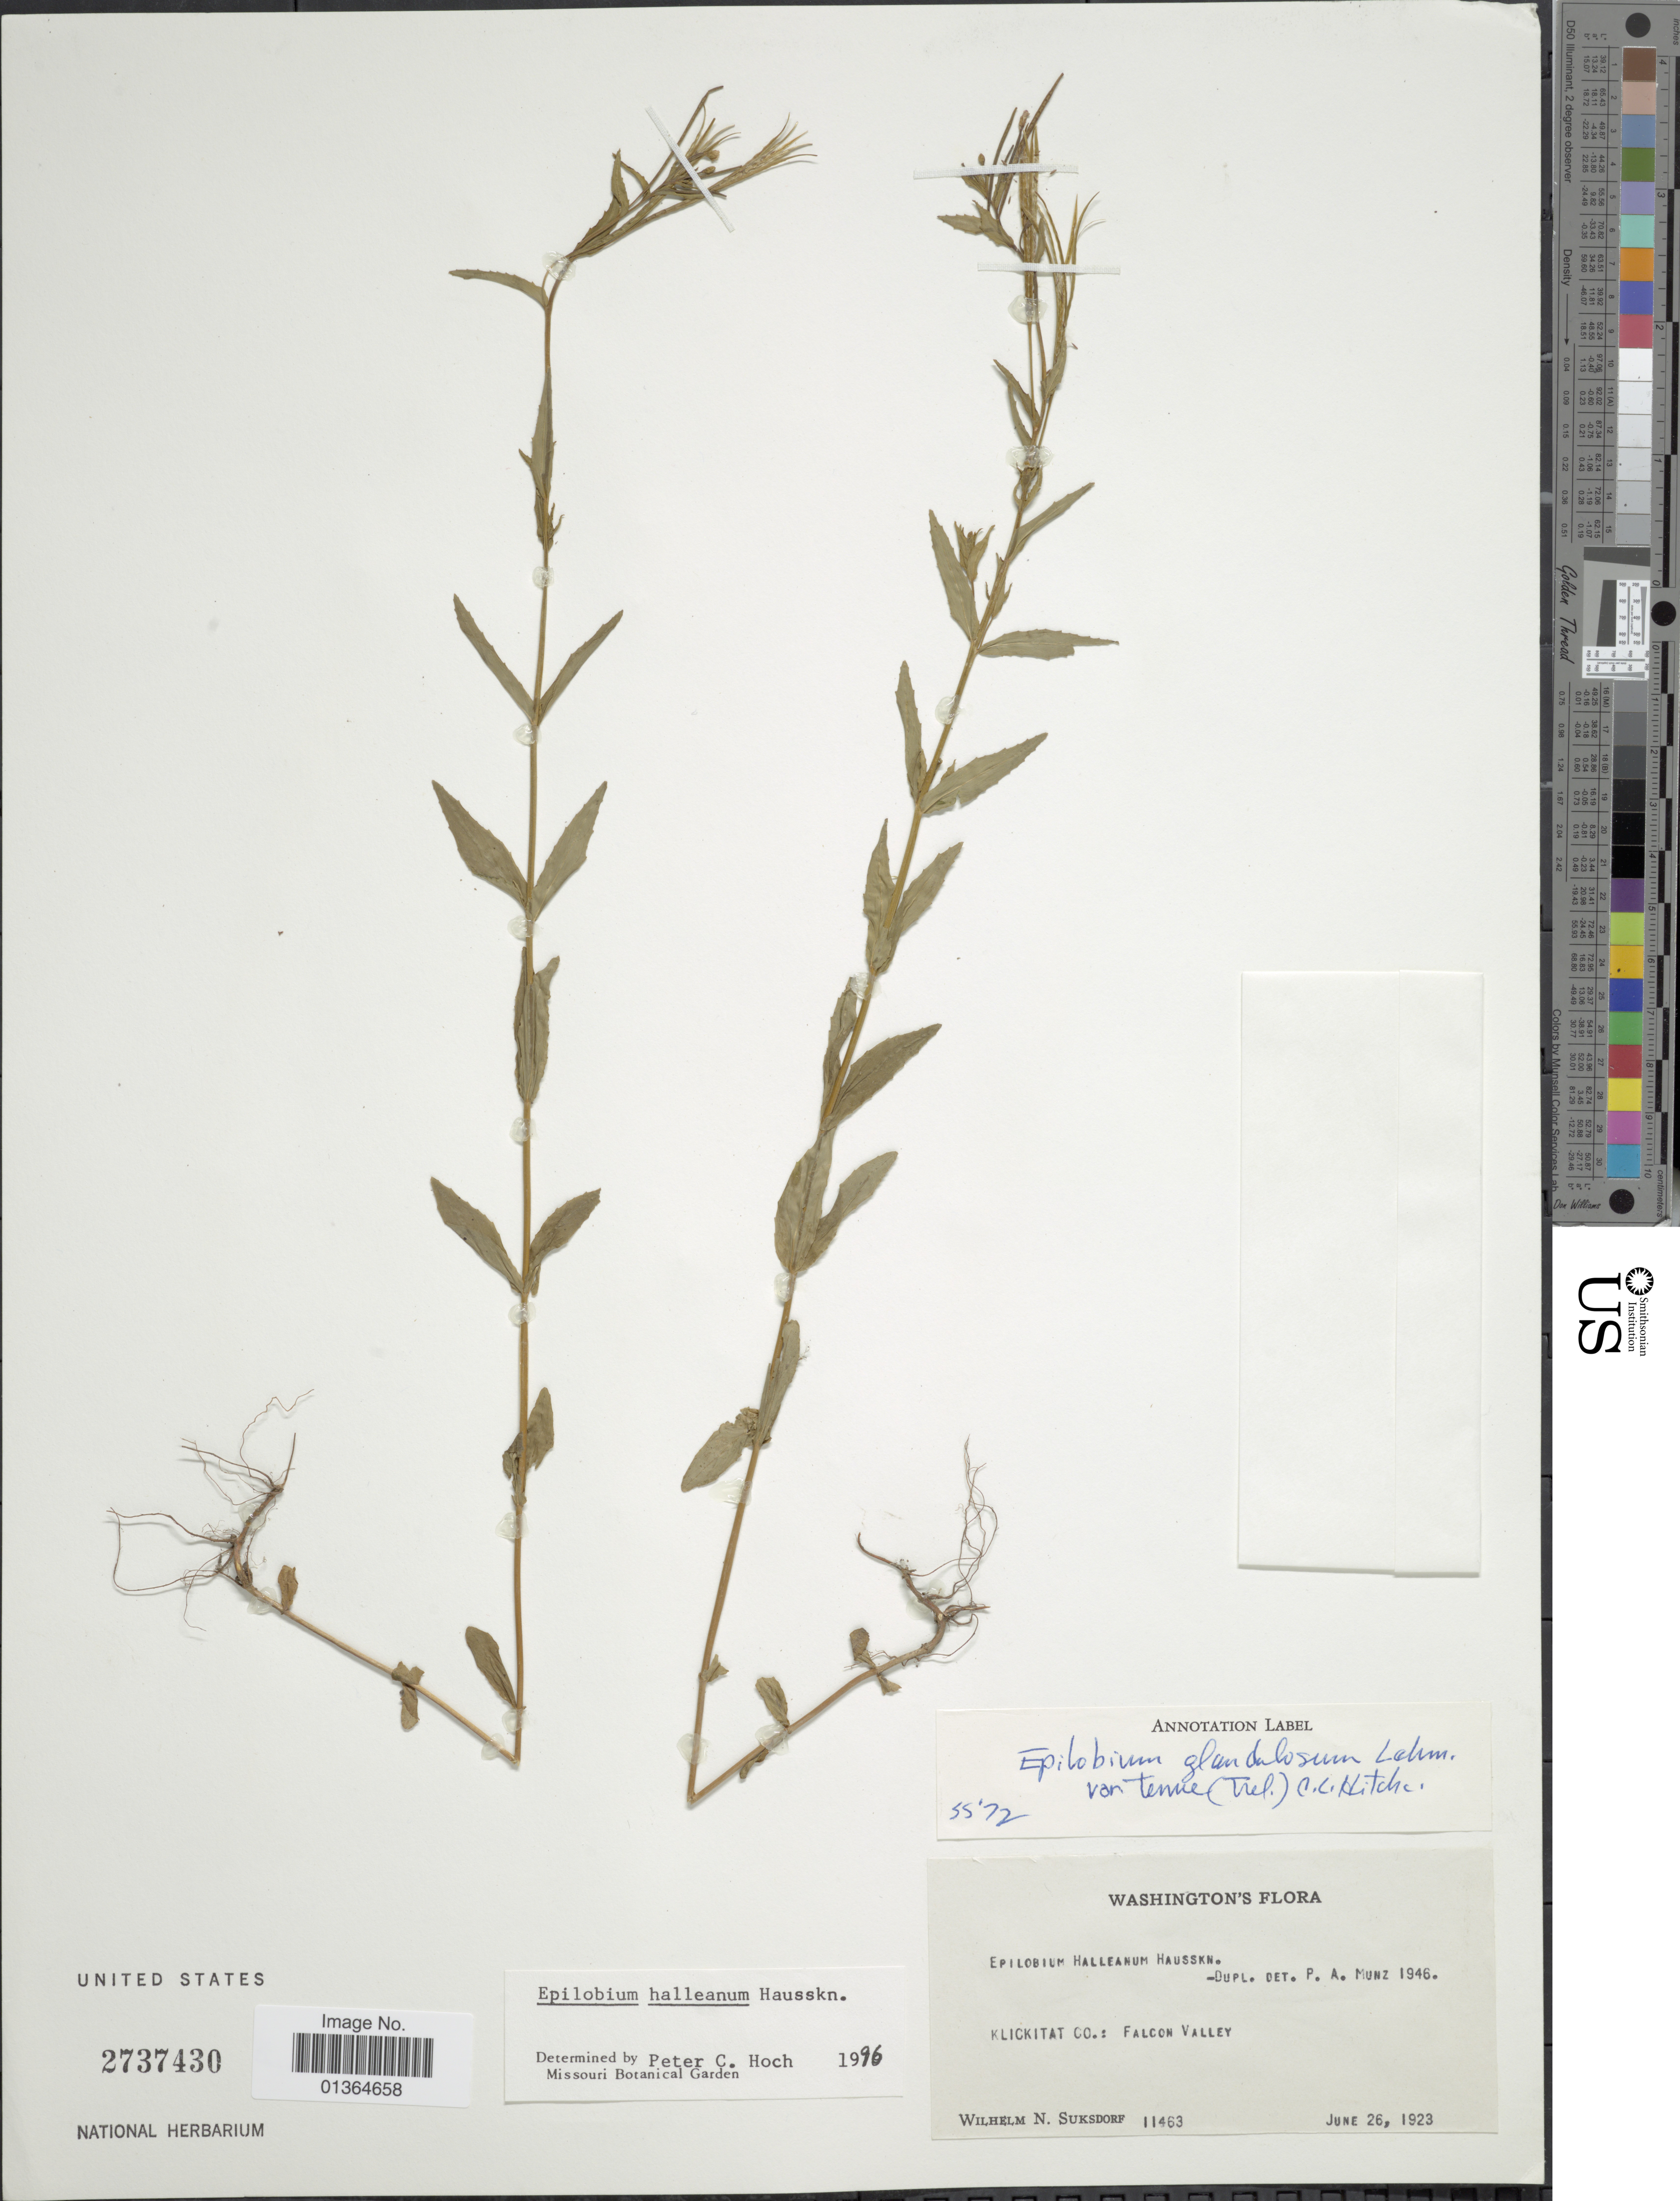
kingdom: Plantae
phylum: Tracheophyta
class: Magnoliopsida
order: Myrtales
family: Onagraceae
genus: Epilobium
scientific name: Epilobium hallianum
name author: Hausskn.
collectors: W. N. Suksdorf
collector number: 11463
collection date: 1923-06-26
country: United States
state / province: Washington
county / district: Klickitat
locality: Klickitat Co.: Falcon Valley.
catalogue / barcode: US 2737430